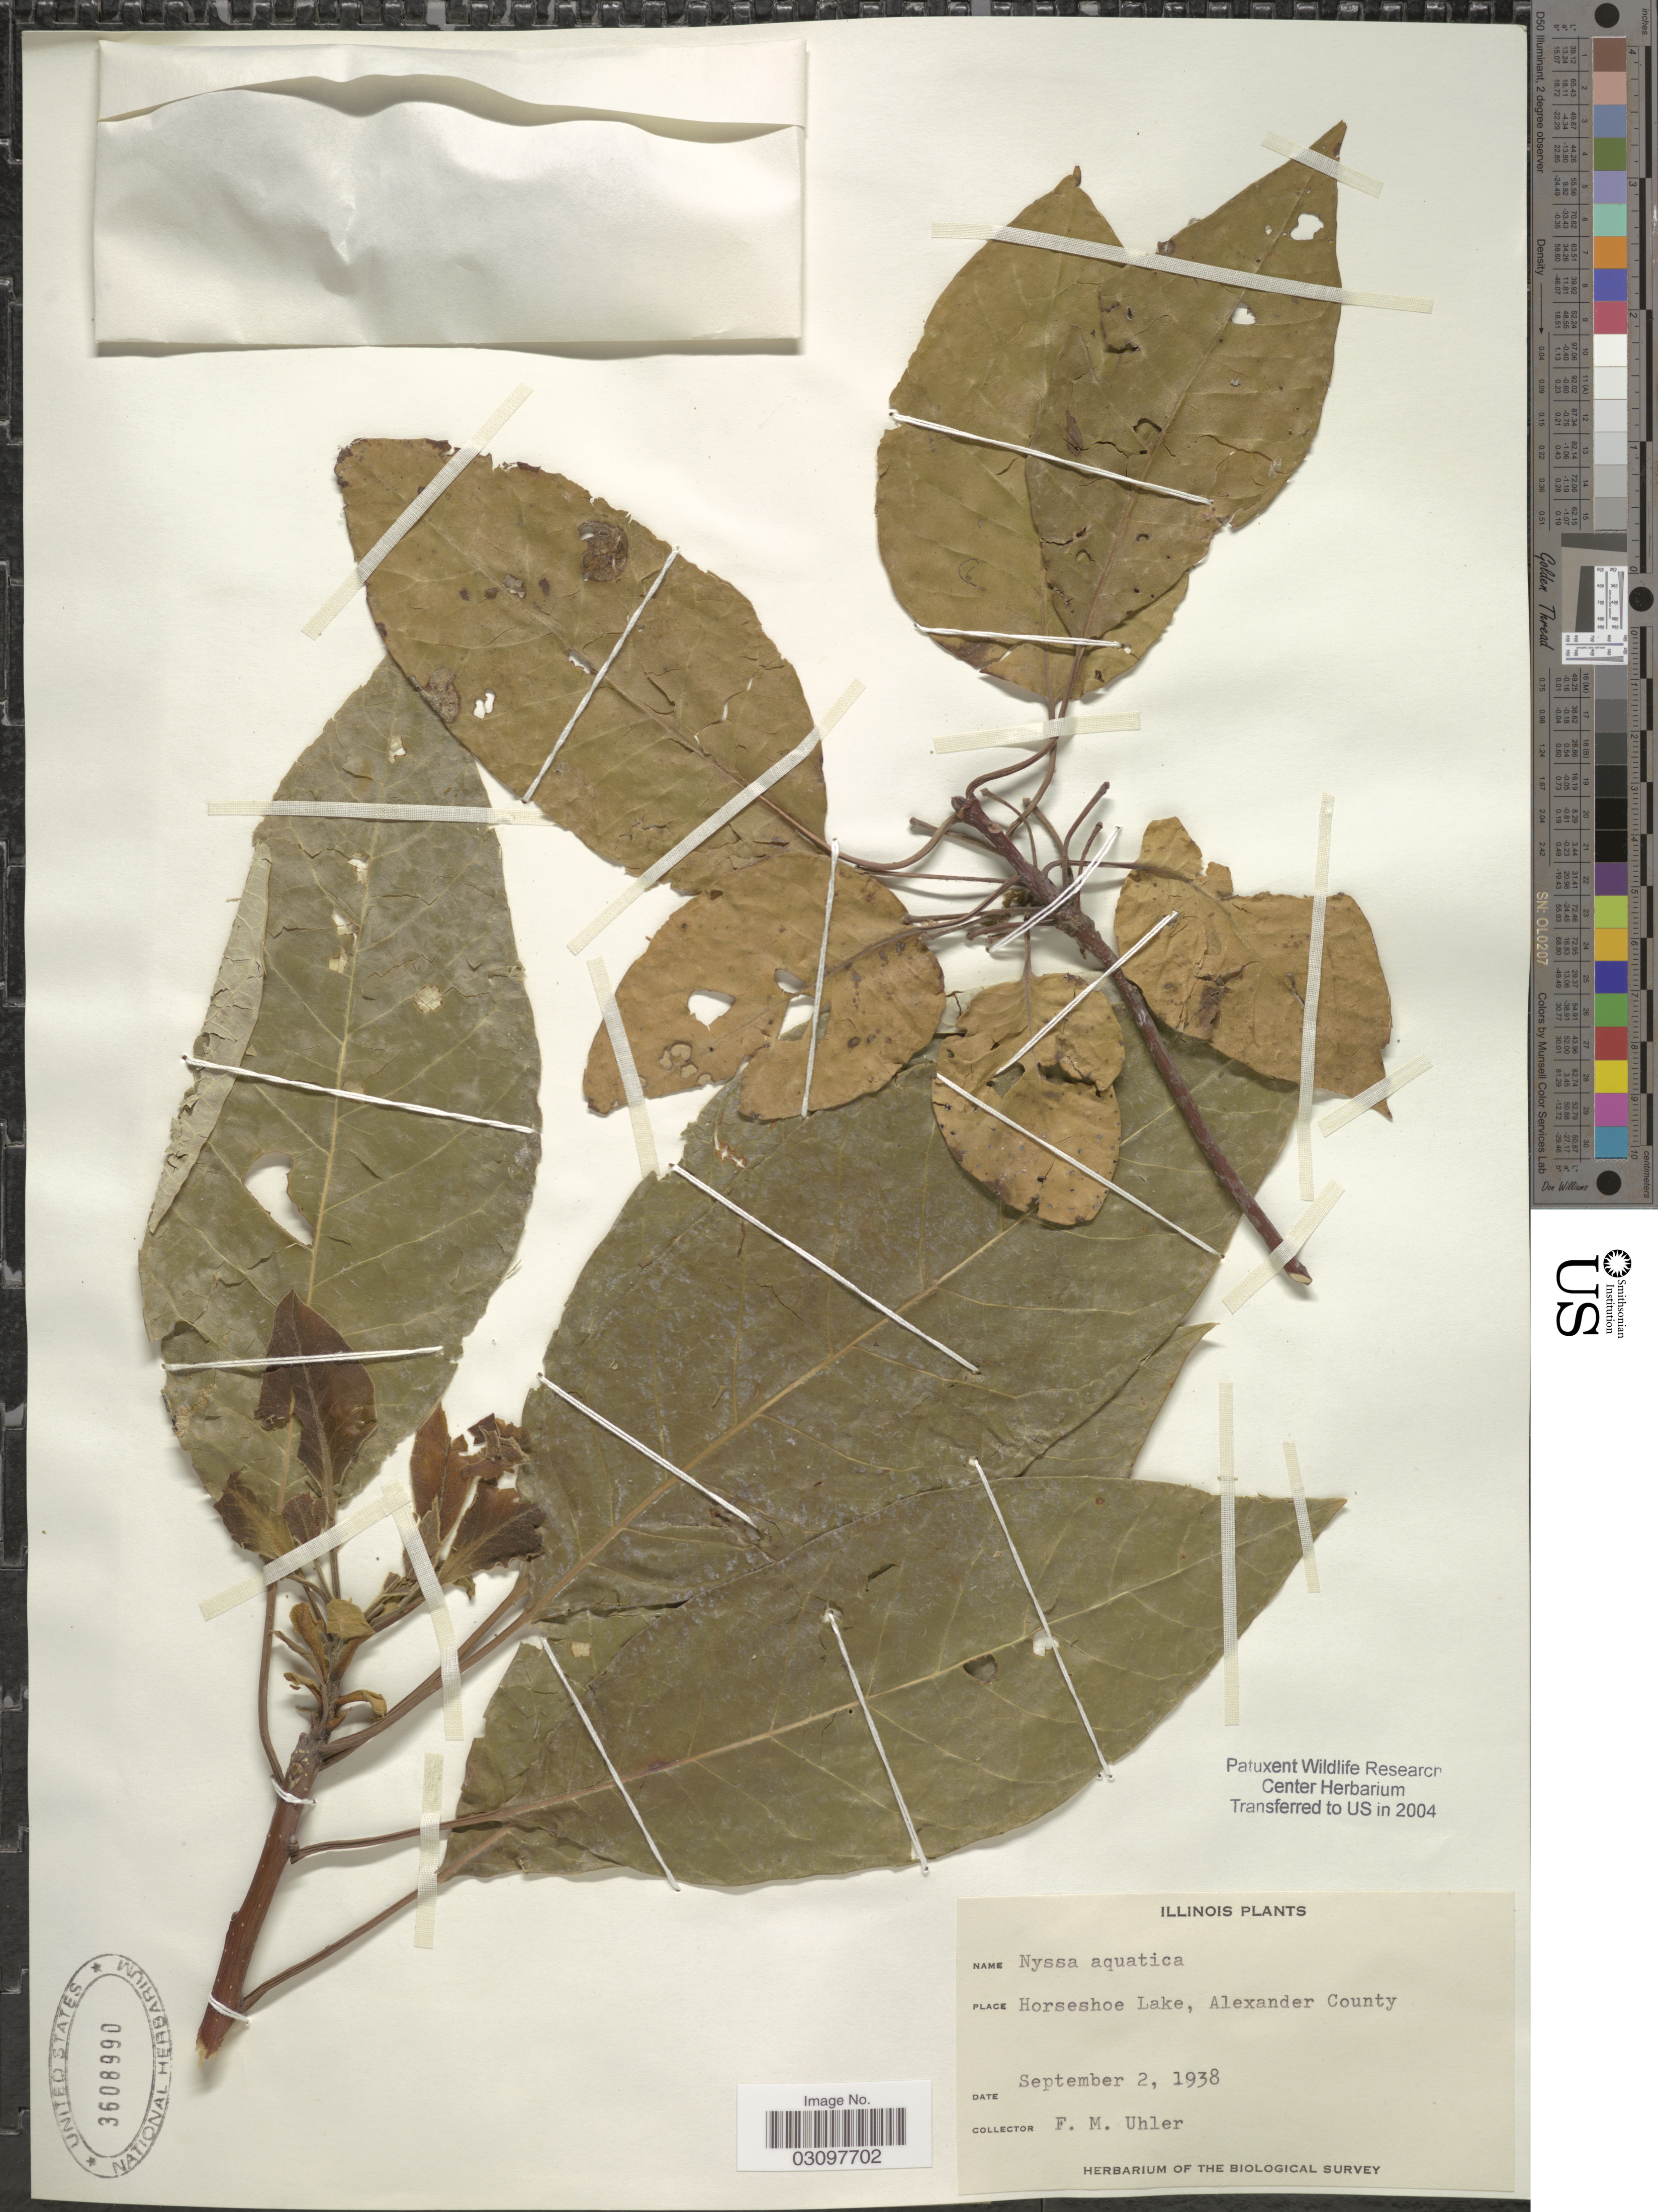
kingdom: Plantae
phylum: Tracheophyta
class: Magnoliopsida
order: Cornales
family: Nyssaceae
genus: Nyssa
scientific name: Nyssa aquatica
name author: L.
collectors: F. M. Uhler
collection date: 1938-09-02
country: United States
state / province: Illinois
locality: Horseshoe Lake, Alexander County.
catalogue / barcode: US 3608990